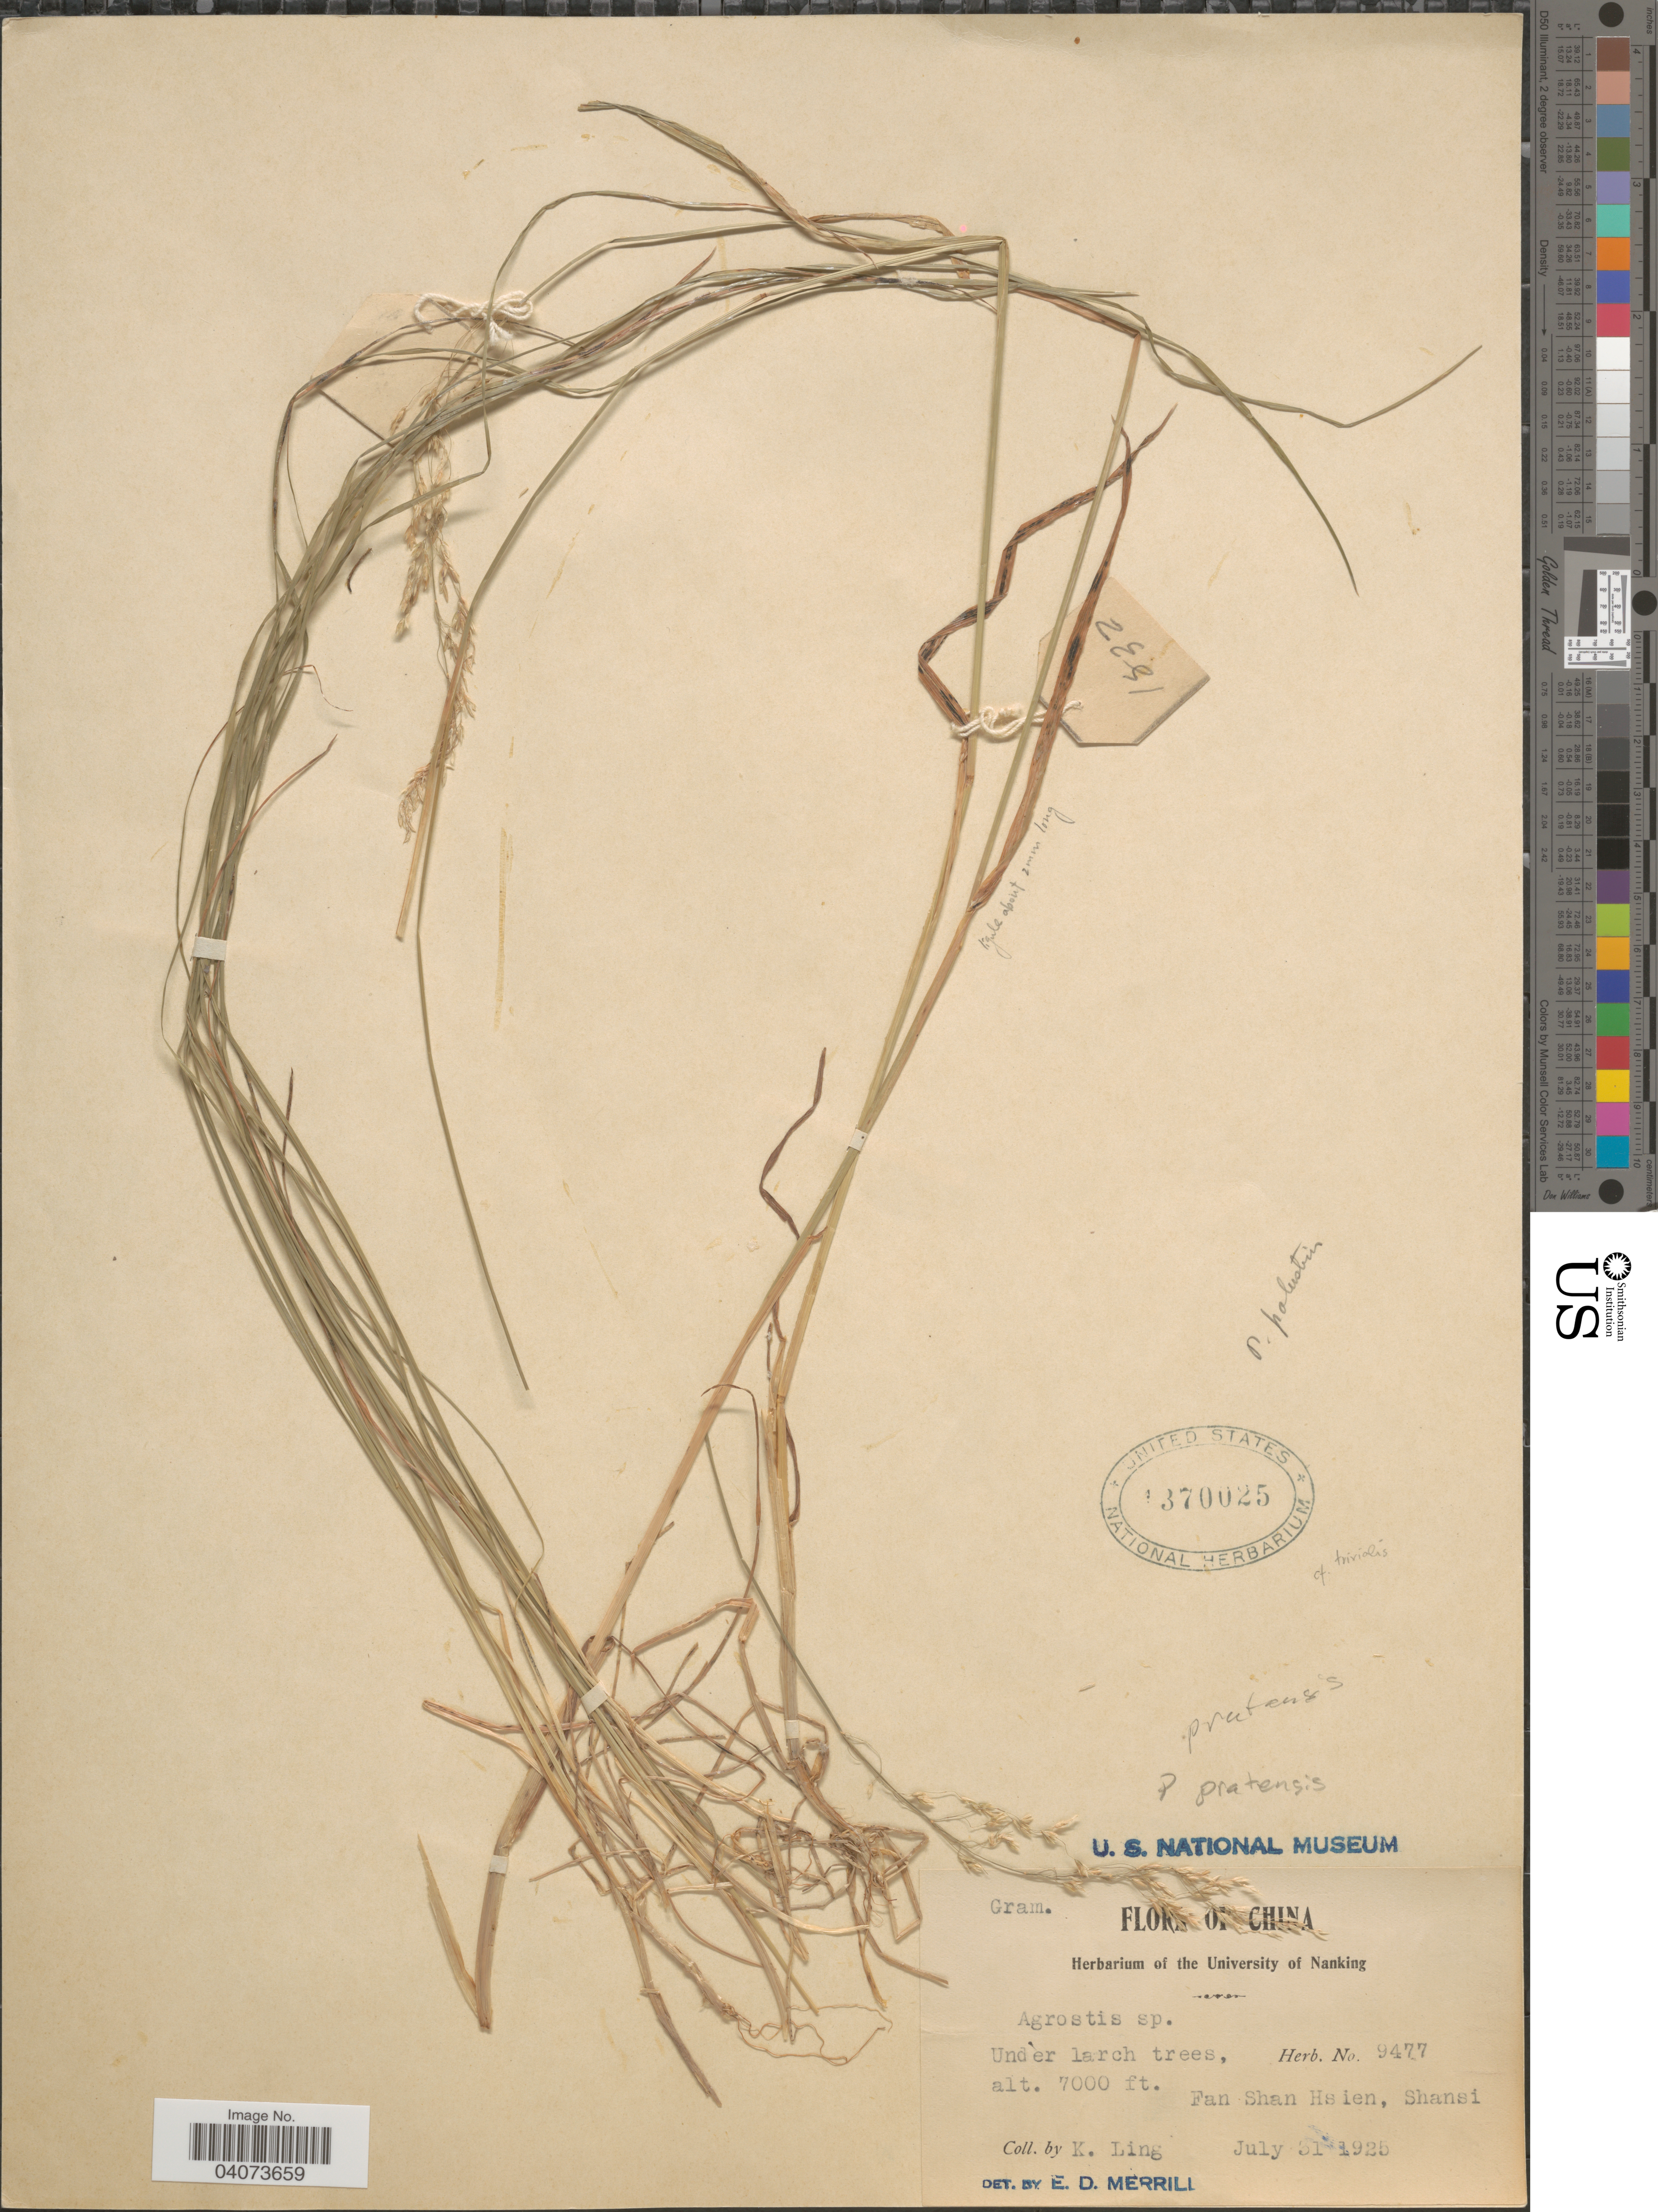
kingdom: Plantae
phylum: Tracheophyta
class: Liliopsida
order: Poales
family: Poaceae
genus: Poa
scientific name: Poa pratensis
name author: L.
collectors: K. Ling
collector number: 9477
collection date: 1925-07-31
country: China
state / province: Shanxi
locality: Fan Shan Hsien, Shansi.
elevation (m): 2134